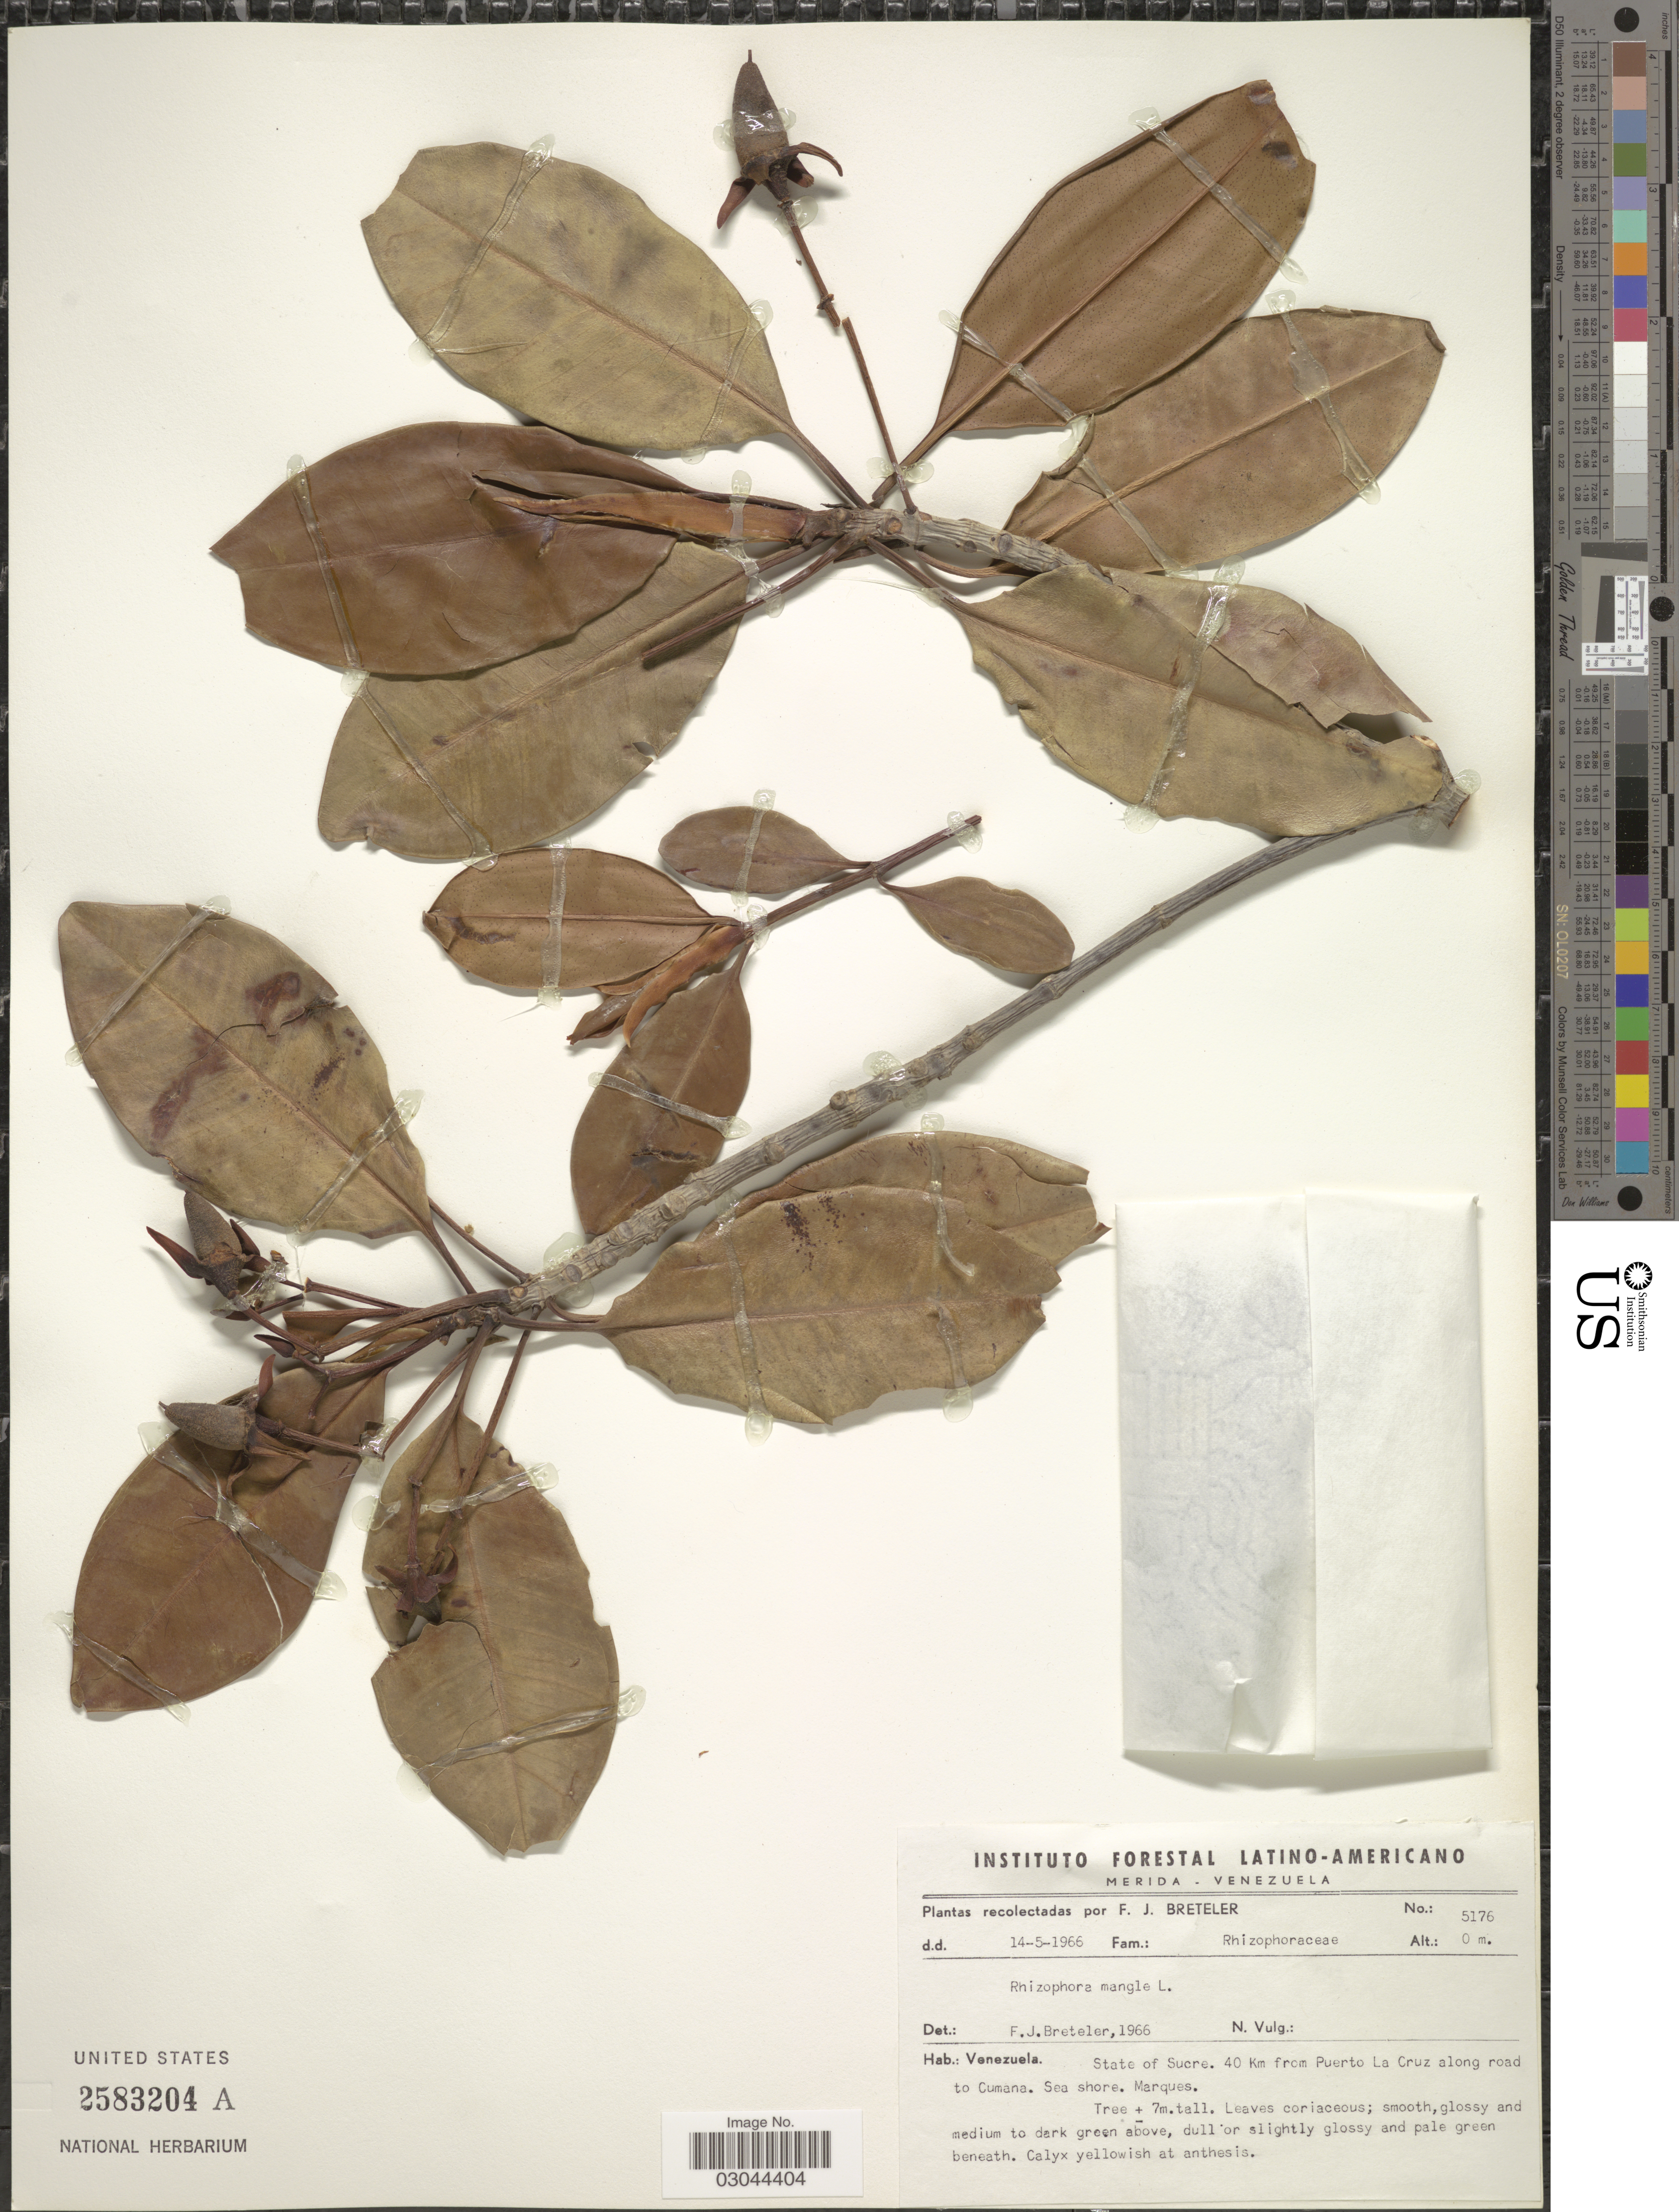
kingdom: Plantae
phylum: Tracheophyta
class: Magnoliopsida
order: Malpighiales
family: Rhizophoraceae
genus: Rhizophora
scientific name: Rhizophora mangle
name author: L.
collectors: F. J. Breteler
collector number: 5176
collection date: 1966-05-14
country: Colombia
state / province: Sucre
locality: State of Sucre. 40 Km from Puerto La Cruz along road to Cumana. Sea shore. Marques.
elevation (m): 0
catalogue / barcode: US 2583204A